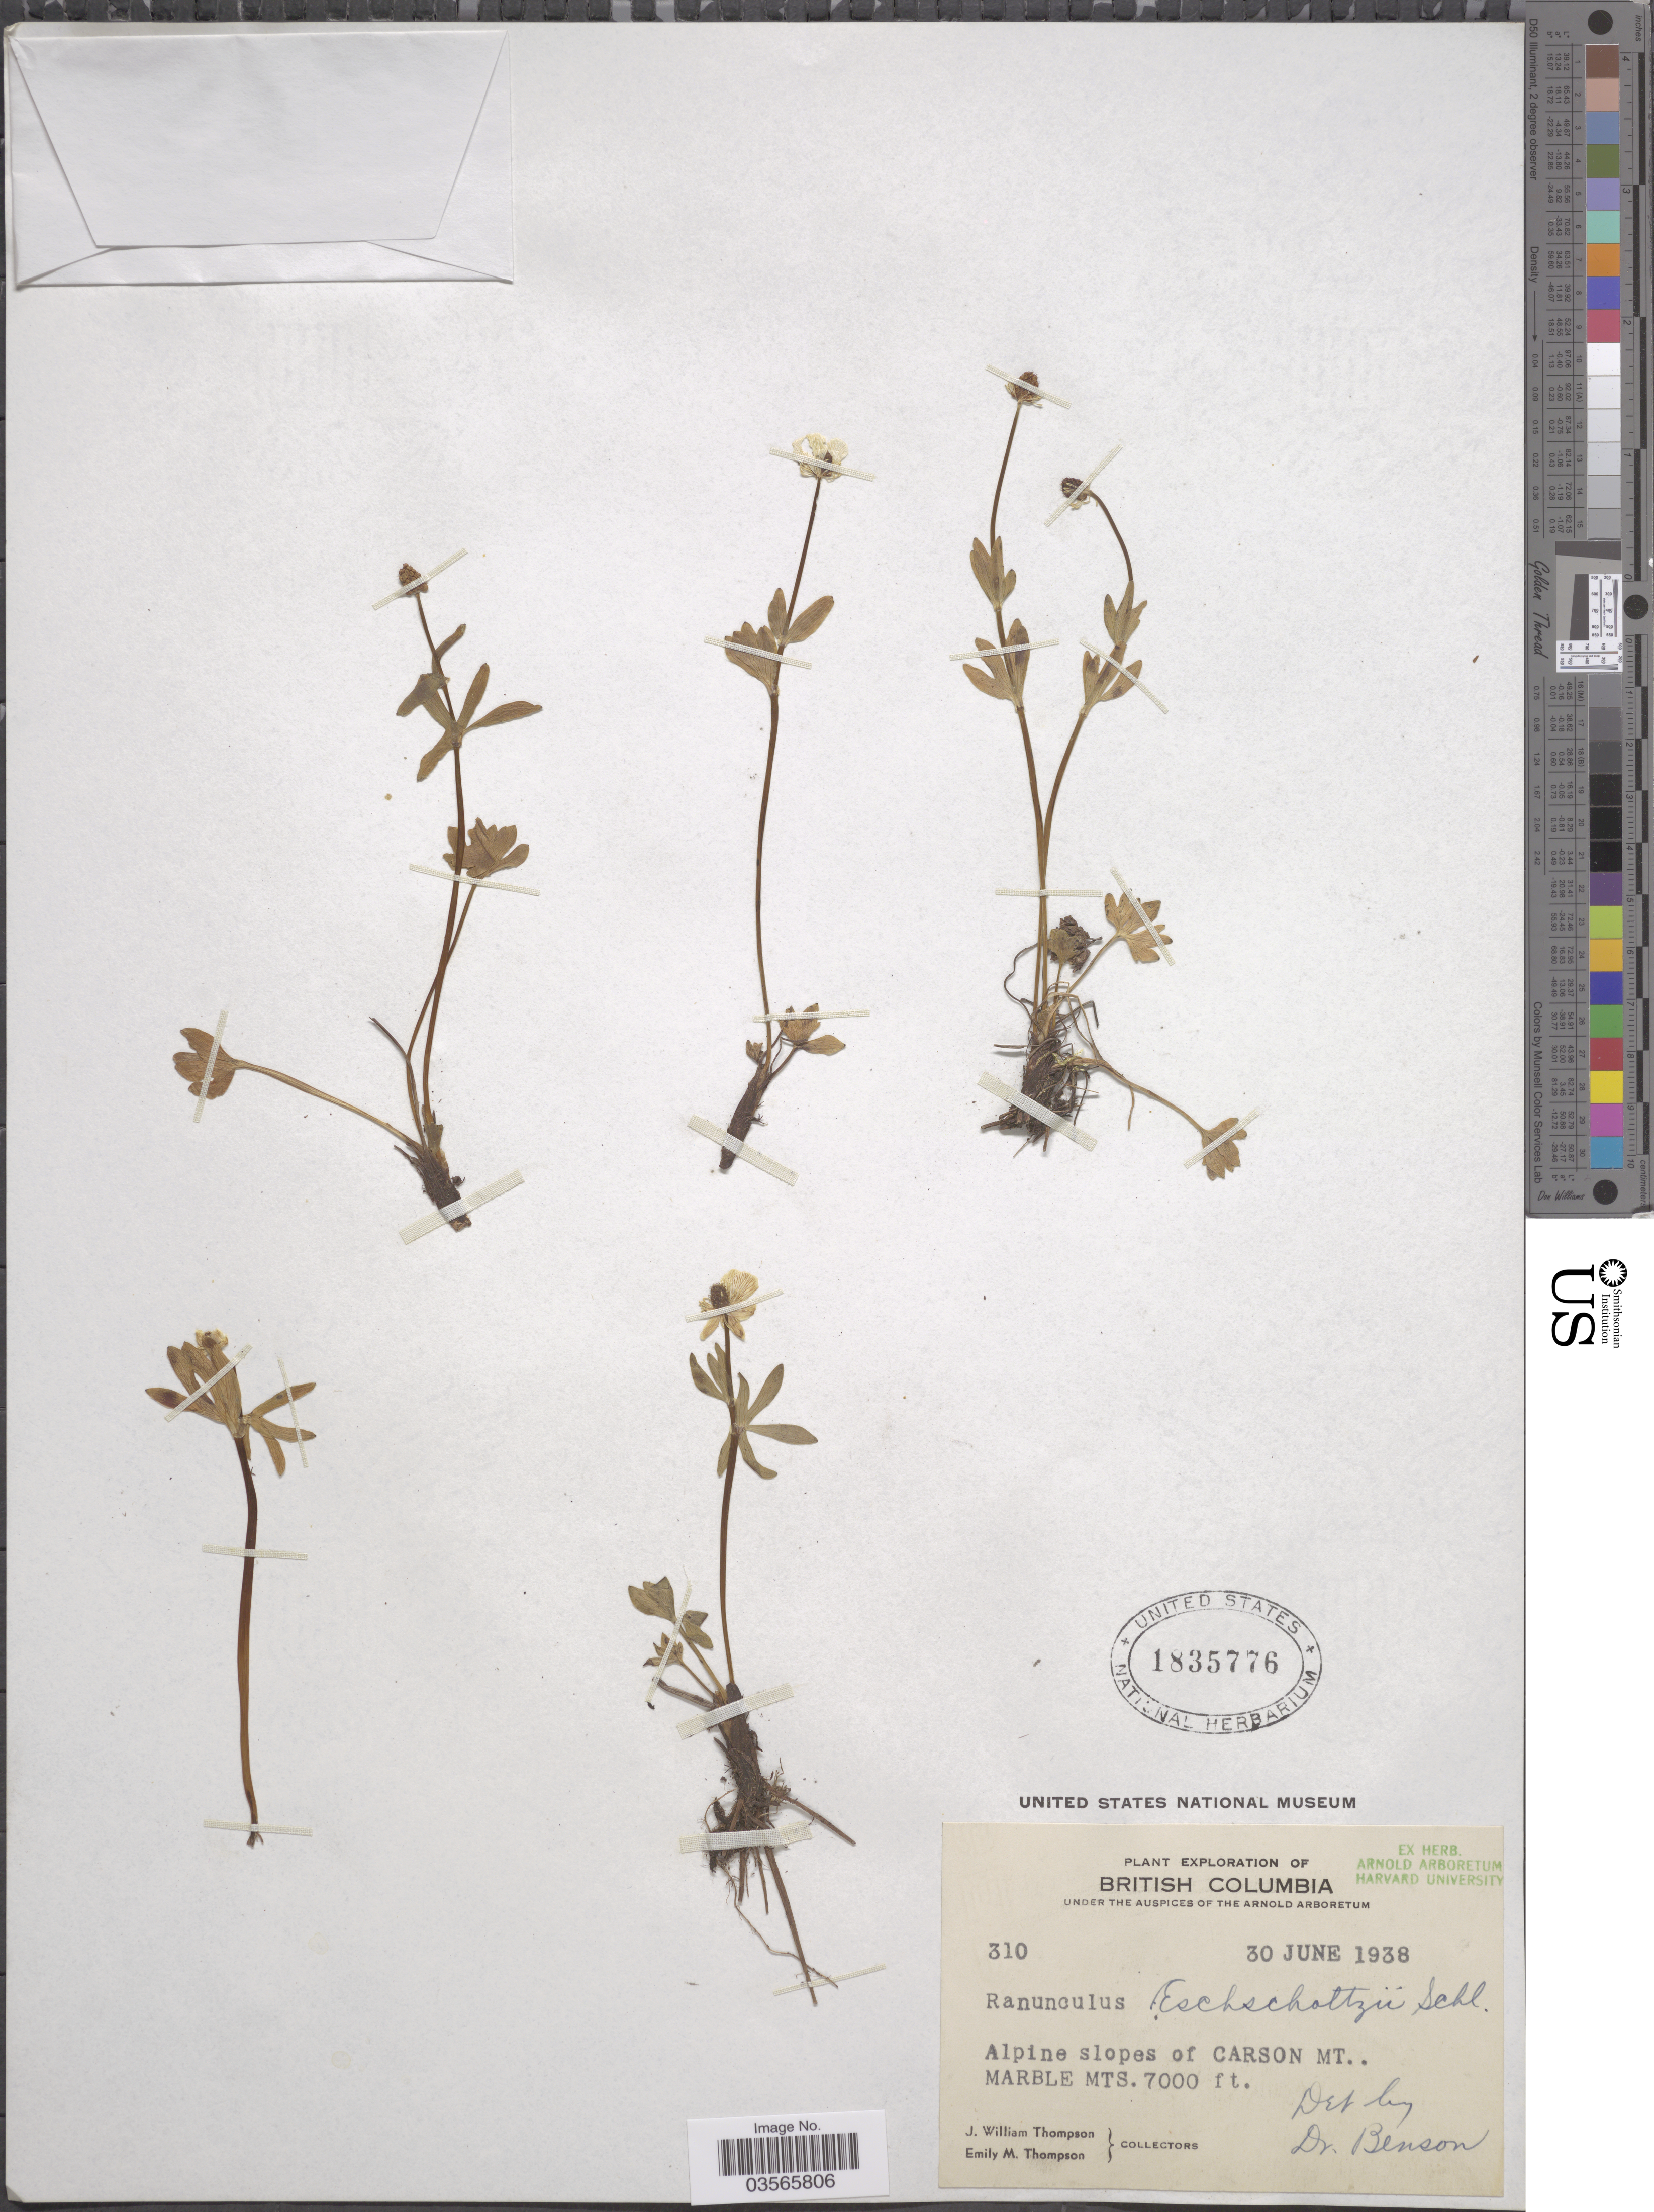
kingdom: Plantae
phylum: Tracheophyta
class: Magnoliopsida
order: Ranunculales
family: Ranunculaceae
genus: Ranunculus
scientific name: Ranunculus eschscholtzii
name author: Schltdl.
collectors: J. W. Thompson & E. M. Thompson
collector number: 310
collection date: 1938-06-30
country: Canada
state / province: British Columbia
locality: Alpine slopes of Carson Mt., Marble Mts.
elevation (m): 2134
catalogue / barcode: US 1835776